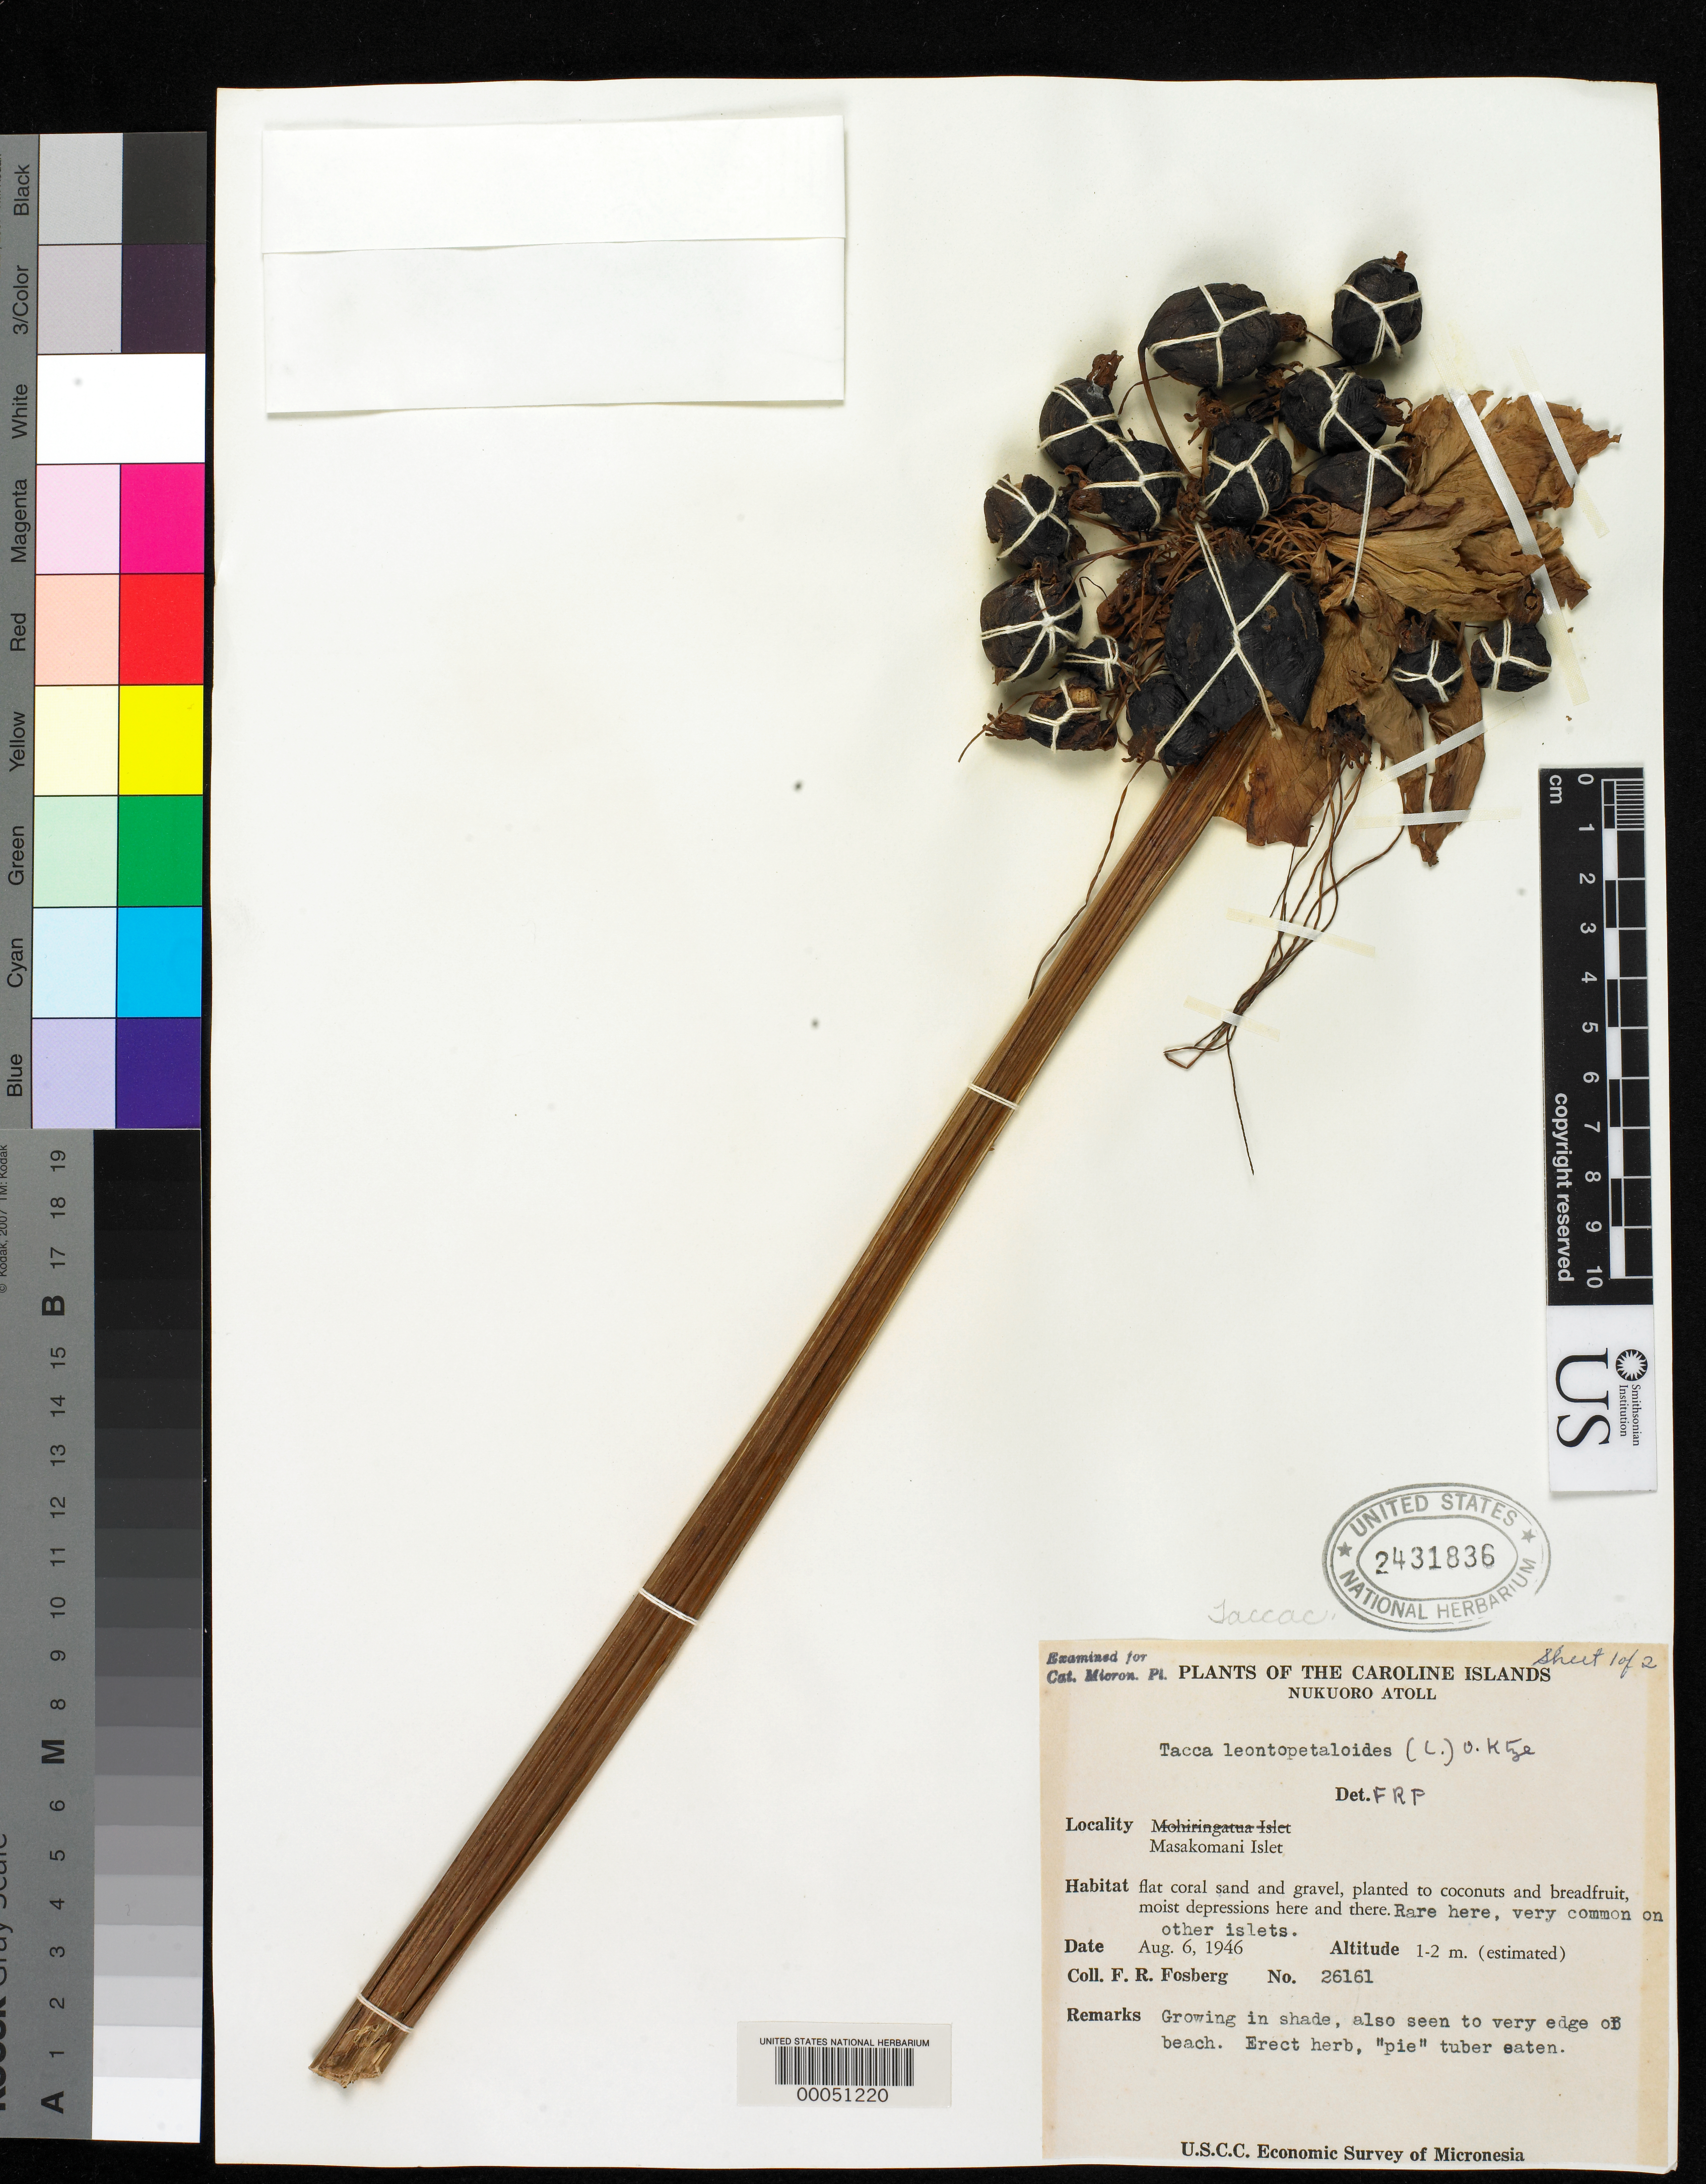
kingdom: Plantae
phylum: Tracheophyta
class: Liliopsida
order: Dioscoreales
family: Dioscoreaceae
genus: Tacca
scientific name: Tacca leontopetaloides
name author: (L.) Kuntze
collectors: F. R. Fosberg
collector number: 26161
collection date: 1946-08-06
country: Micronesia, Federated States of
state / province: Pohnpei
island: Nukuoro Atoll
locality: Masakomani Islet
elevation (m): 1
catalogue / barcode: US 2431836